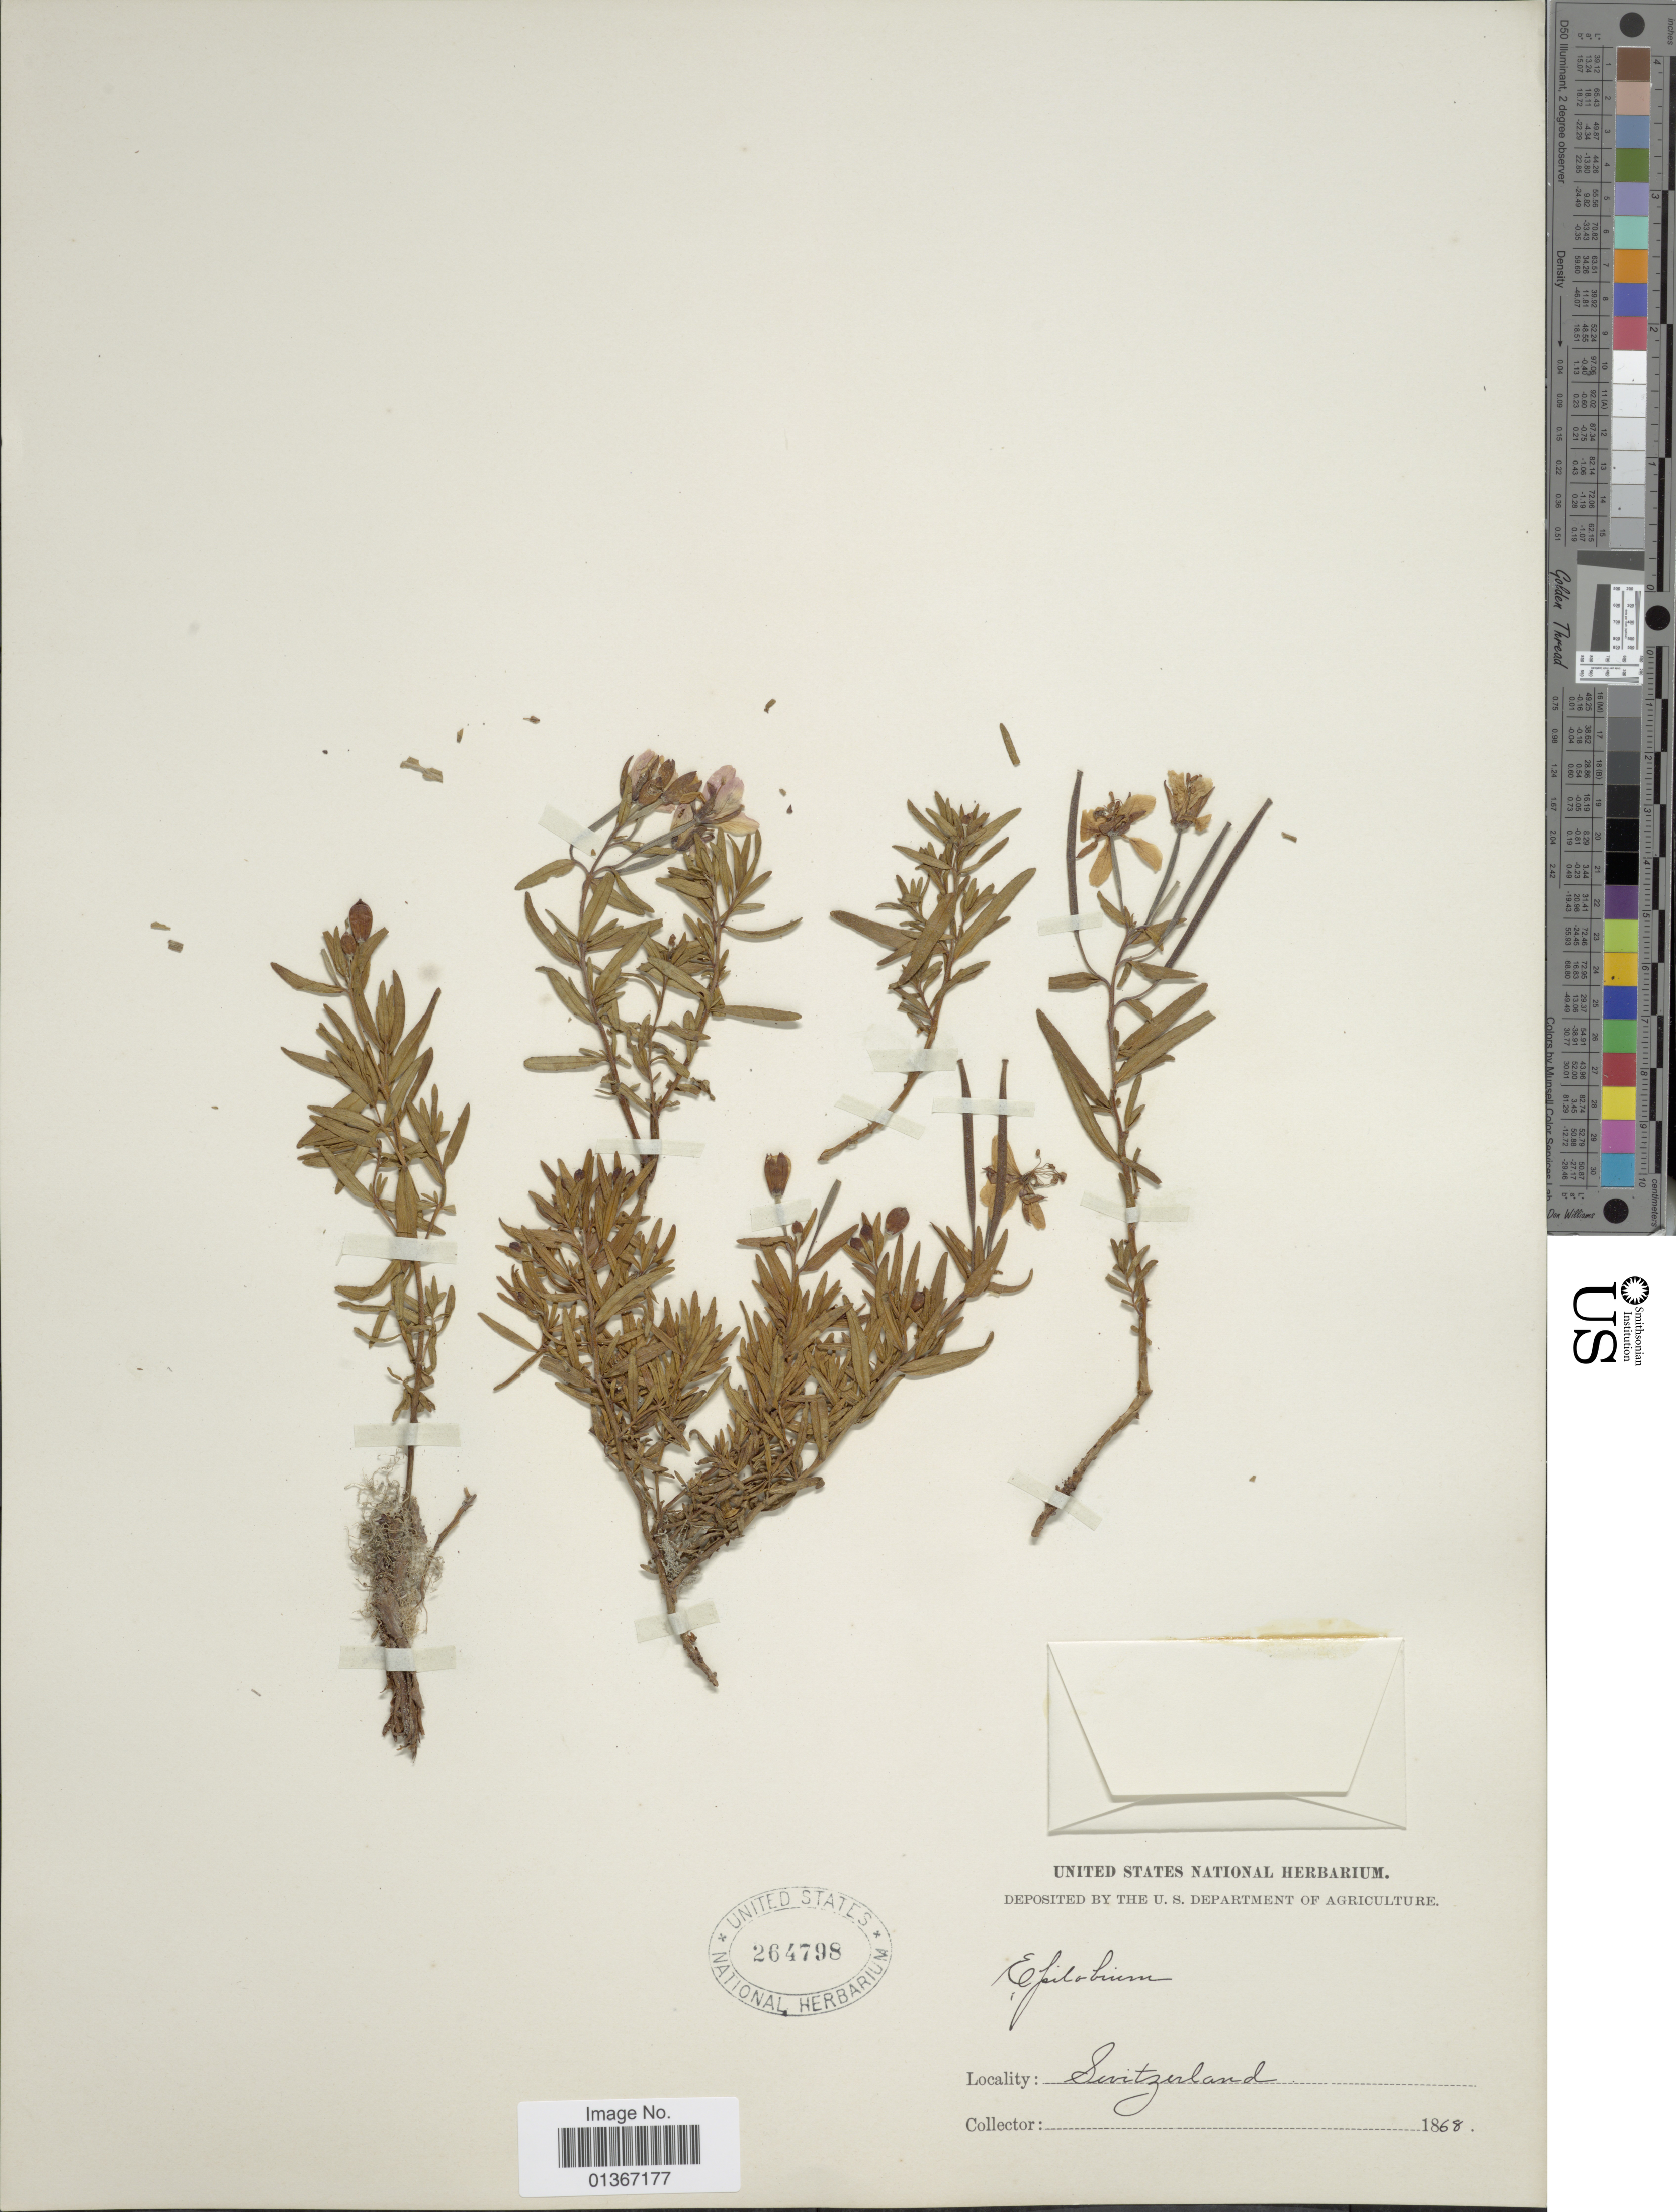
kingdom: Plantae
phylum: Tracheophyta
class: Magnoliopsida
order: Myrtales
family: Onagraceae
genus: Epilobium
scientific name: Epilobium sp.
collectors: U.S. National Herbarium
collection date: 1868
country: Switzerland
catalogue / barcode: US 264798